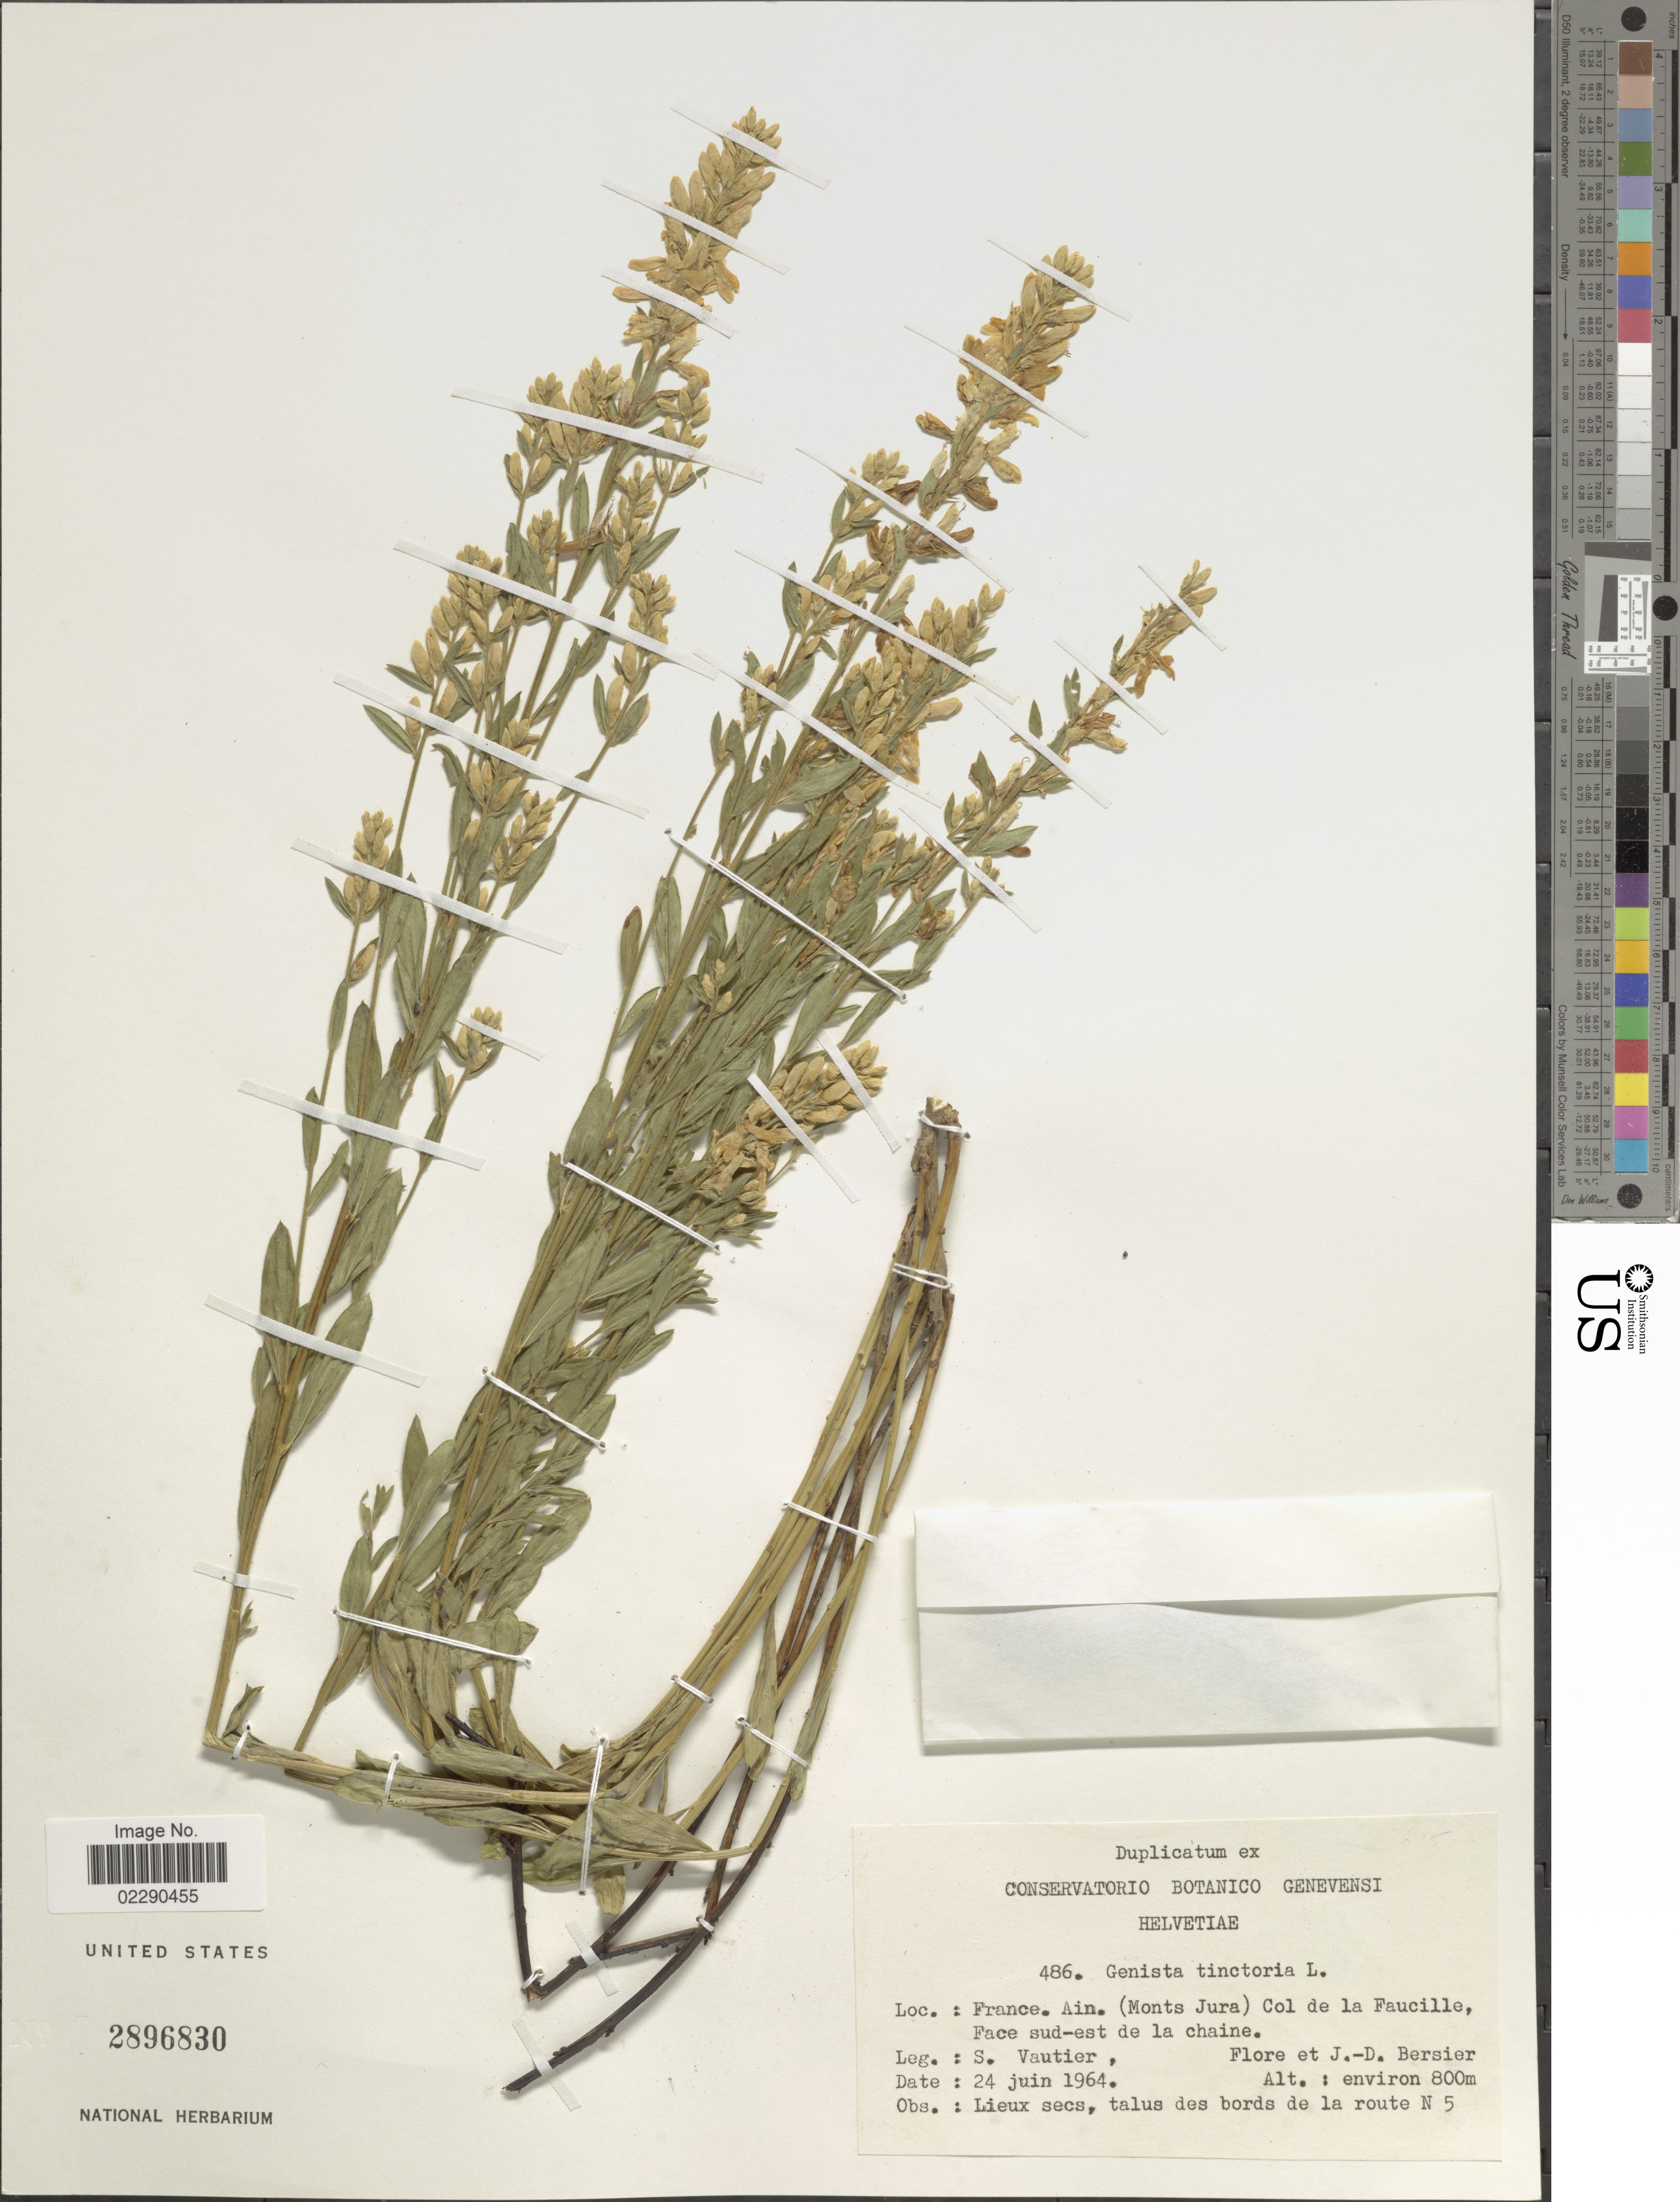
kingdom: Plantae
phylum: Tracheophyta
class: Magnoliopsida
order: Fabales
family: Fabaceae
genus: Genista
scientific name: Genista tinctoria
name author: L.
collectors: S. Vautier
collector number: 486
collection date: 1964-06-24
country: France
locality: Ain (Monts Jura) col de la Faucille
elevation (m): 800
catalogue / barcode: US 2896830